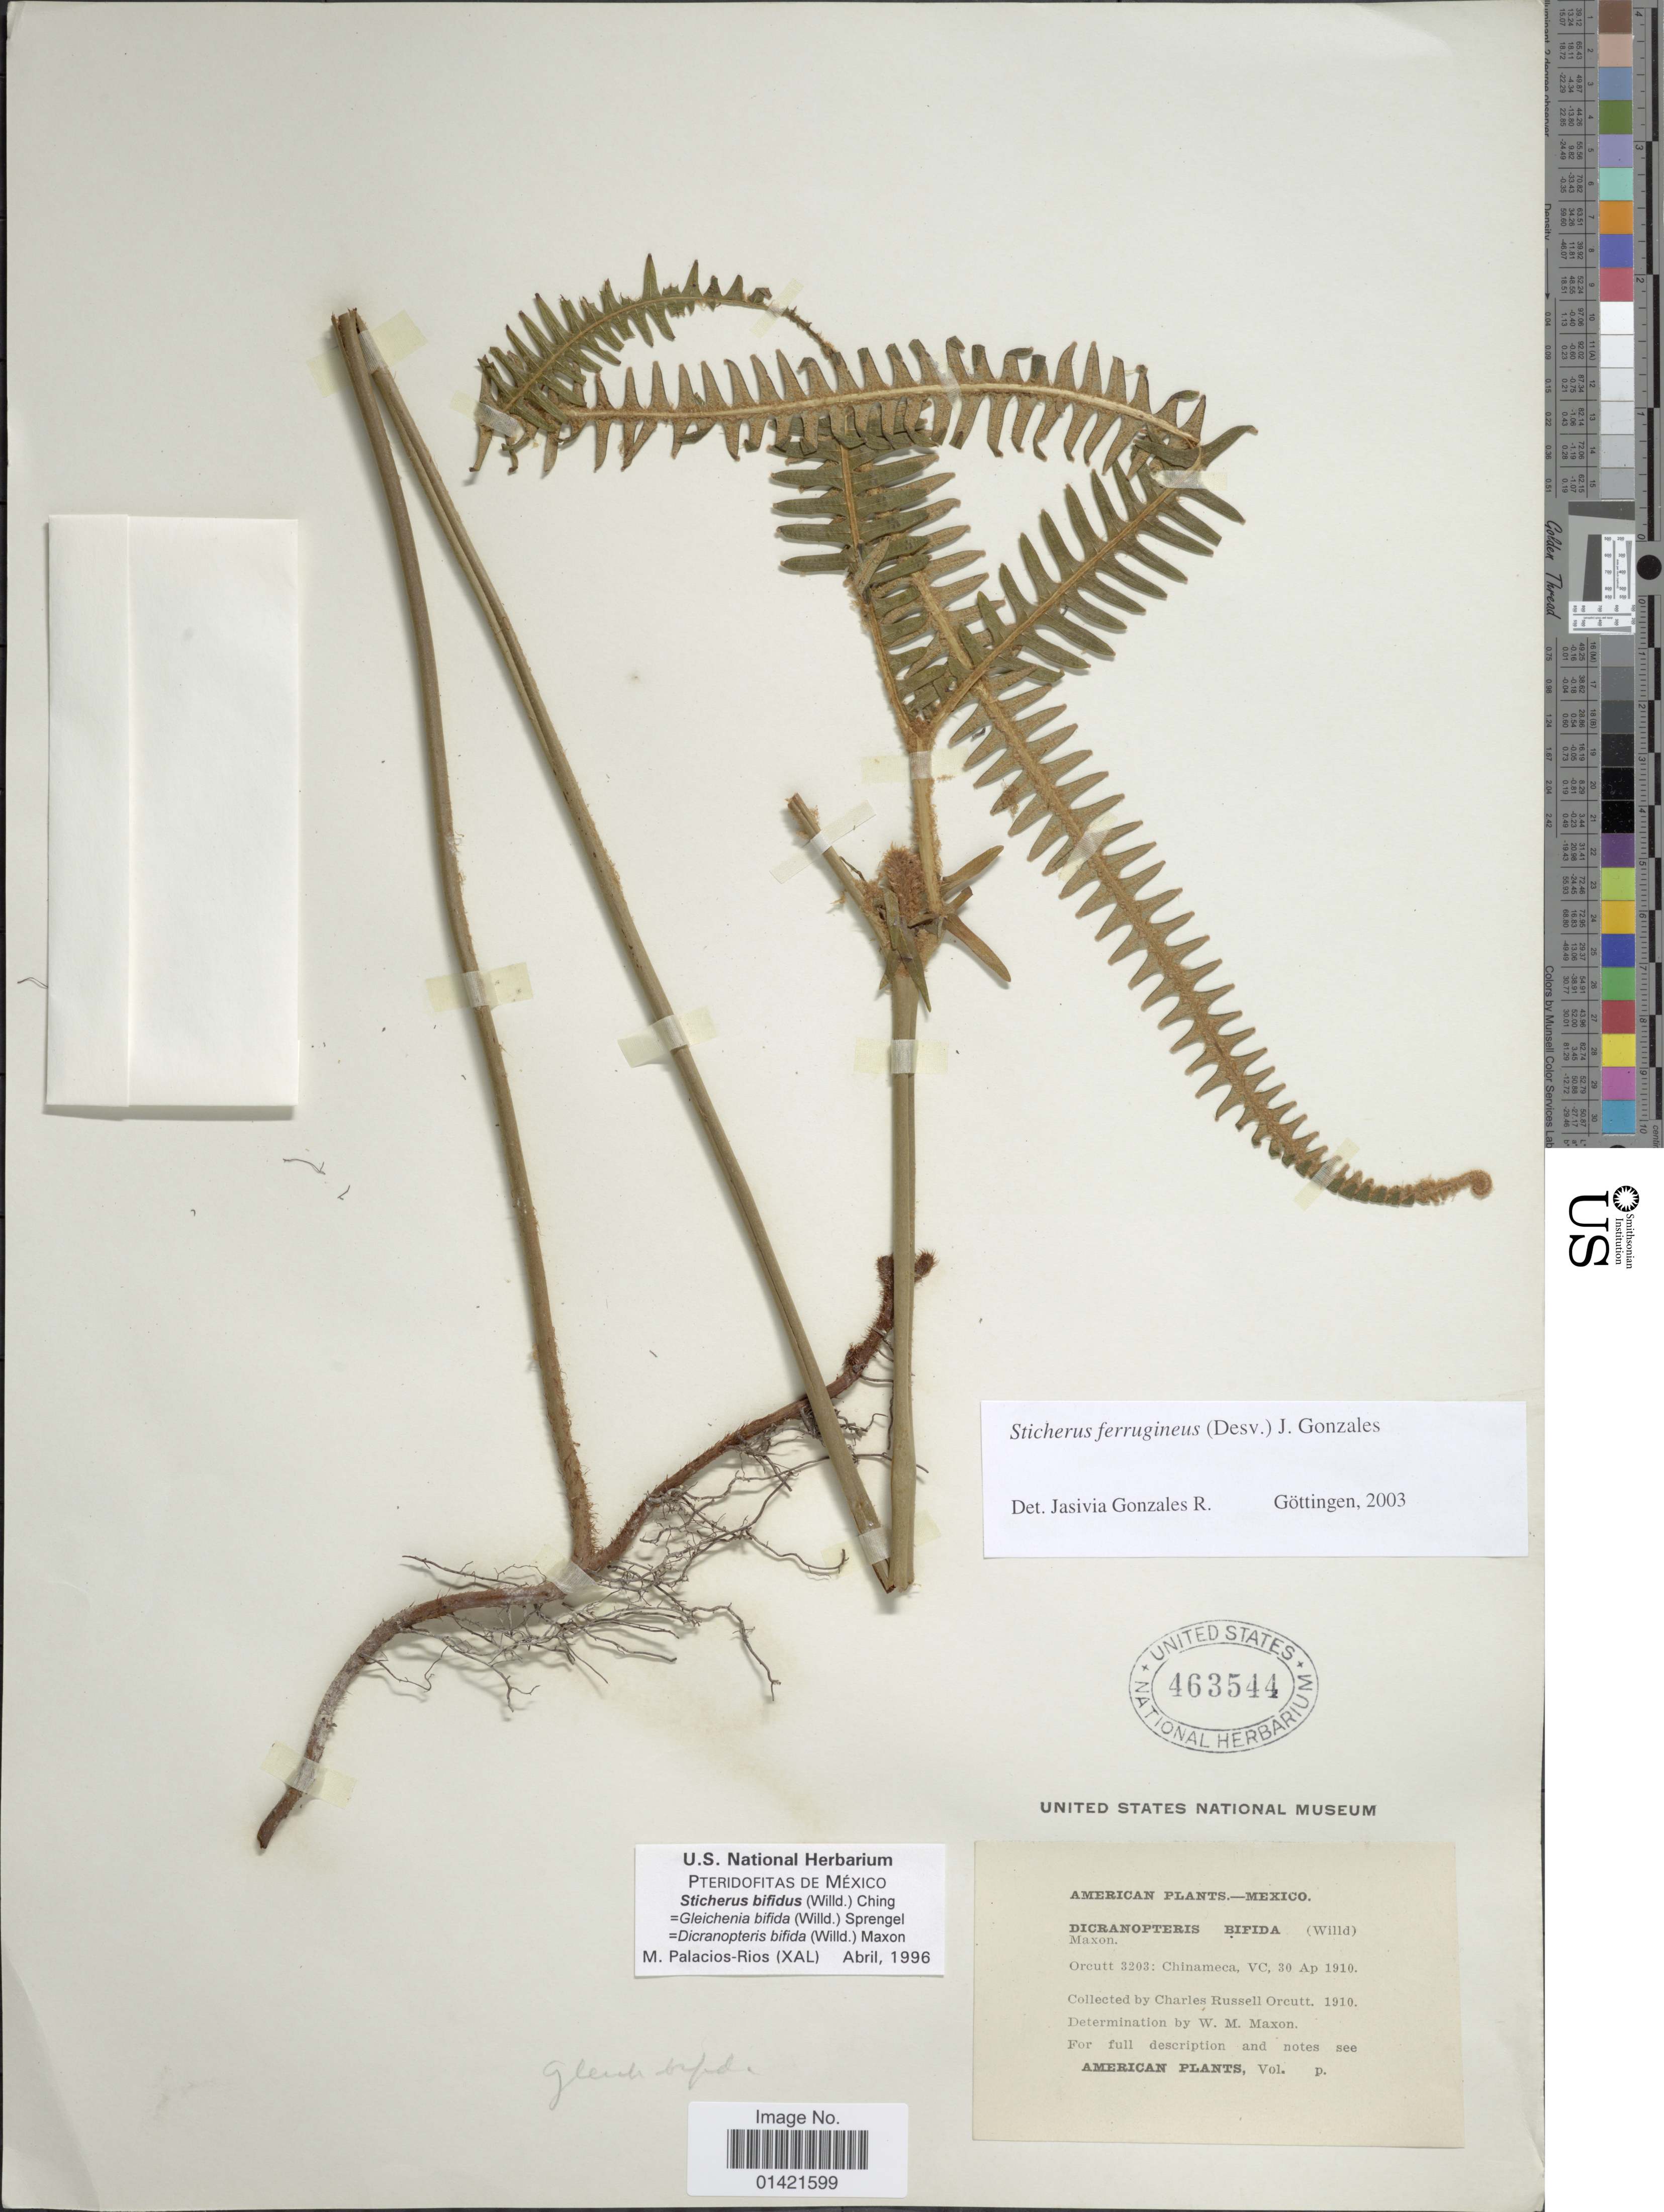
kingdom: Plantae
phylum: Tracheophyta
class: Polypodiopsida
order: Gleicheniales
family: Gleicheniaceae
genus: Sticherus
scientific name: Sticherus ferrugineus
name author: (Desv.) J. Gonzales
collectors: C. R. Orcutt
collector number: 3203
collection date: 1910-04-30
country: Mexico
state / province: México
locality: Chinameca, VC. American Plants.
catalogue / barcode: US 463544